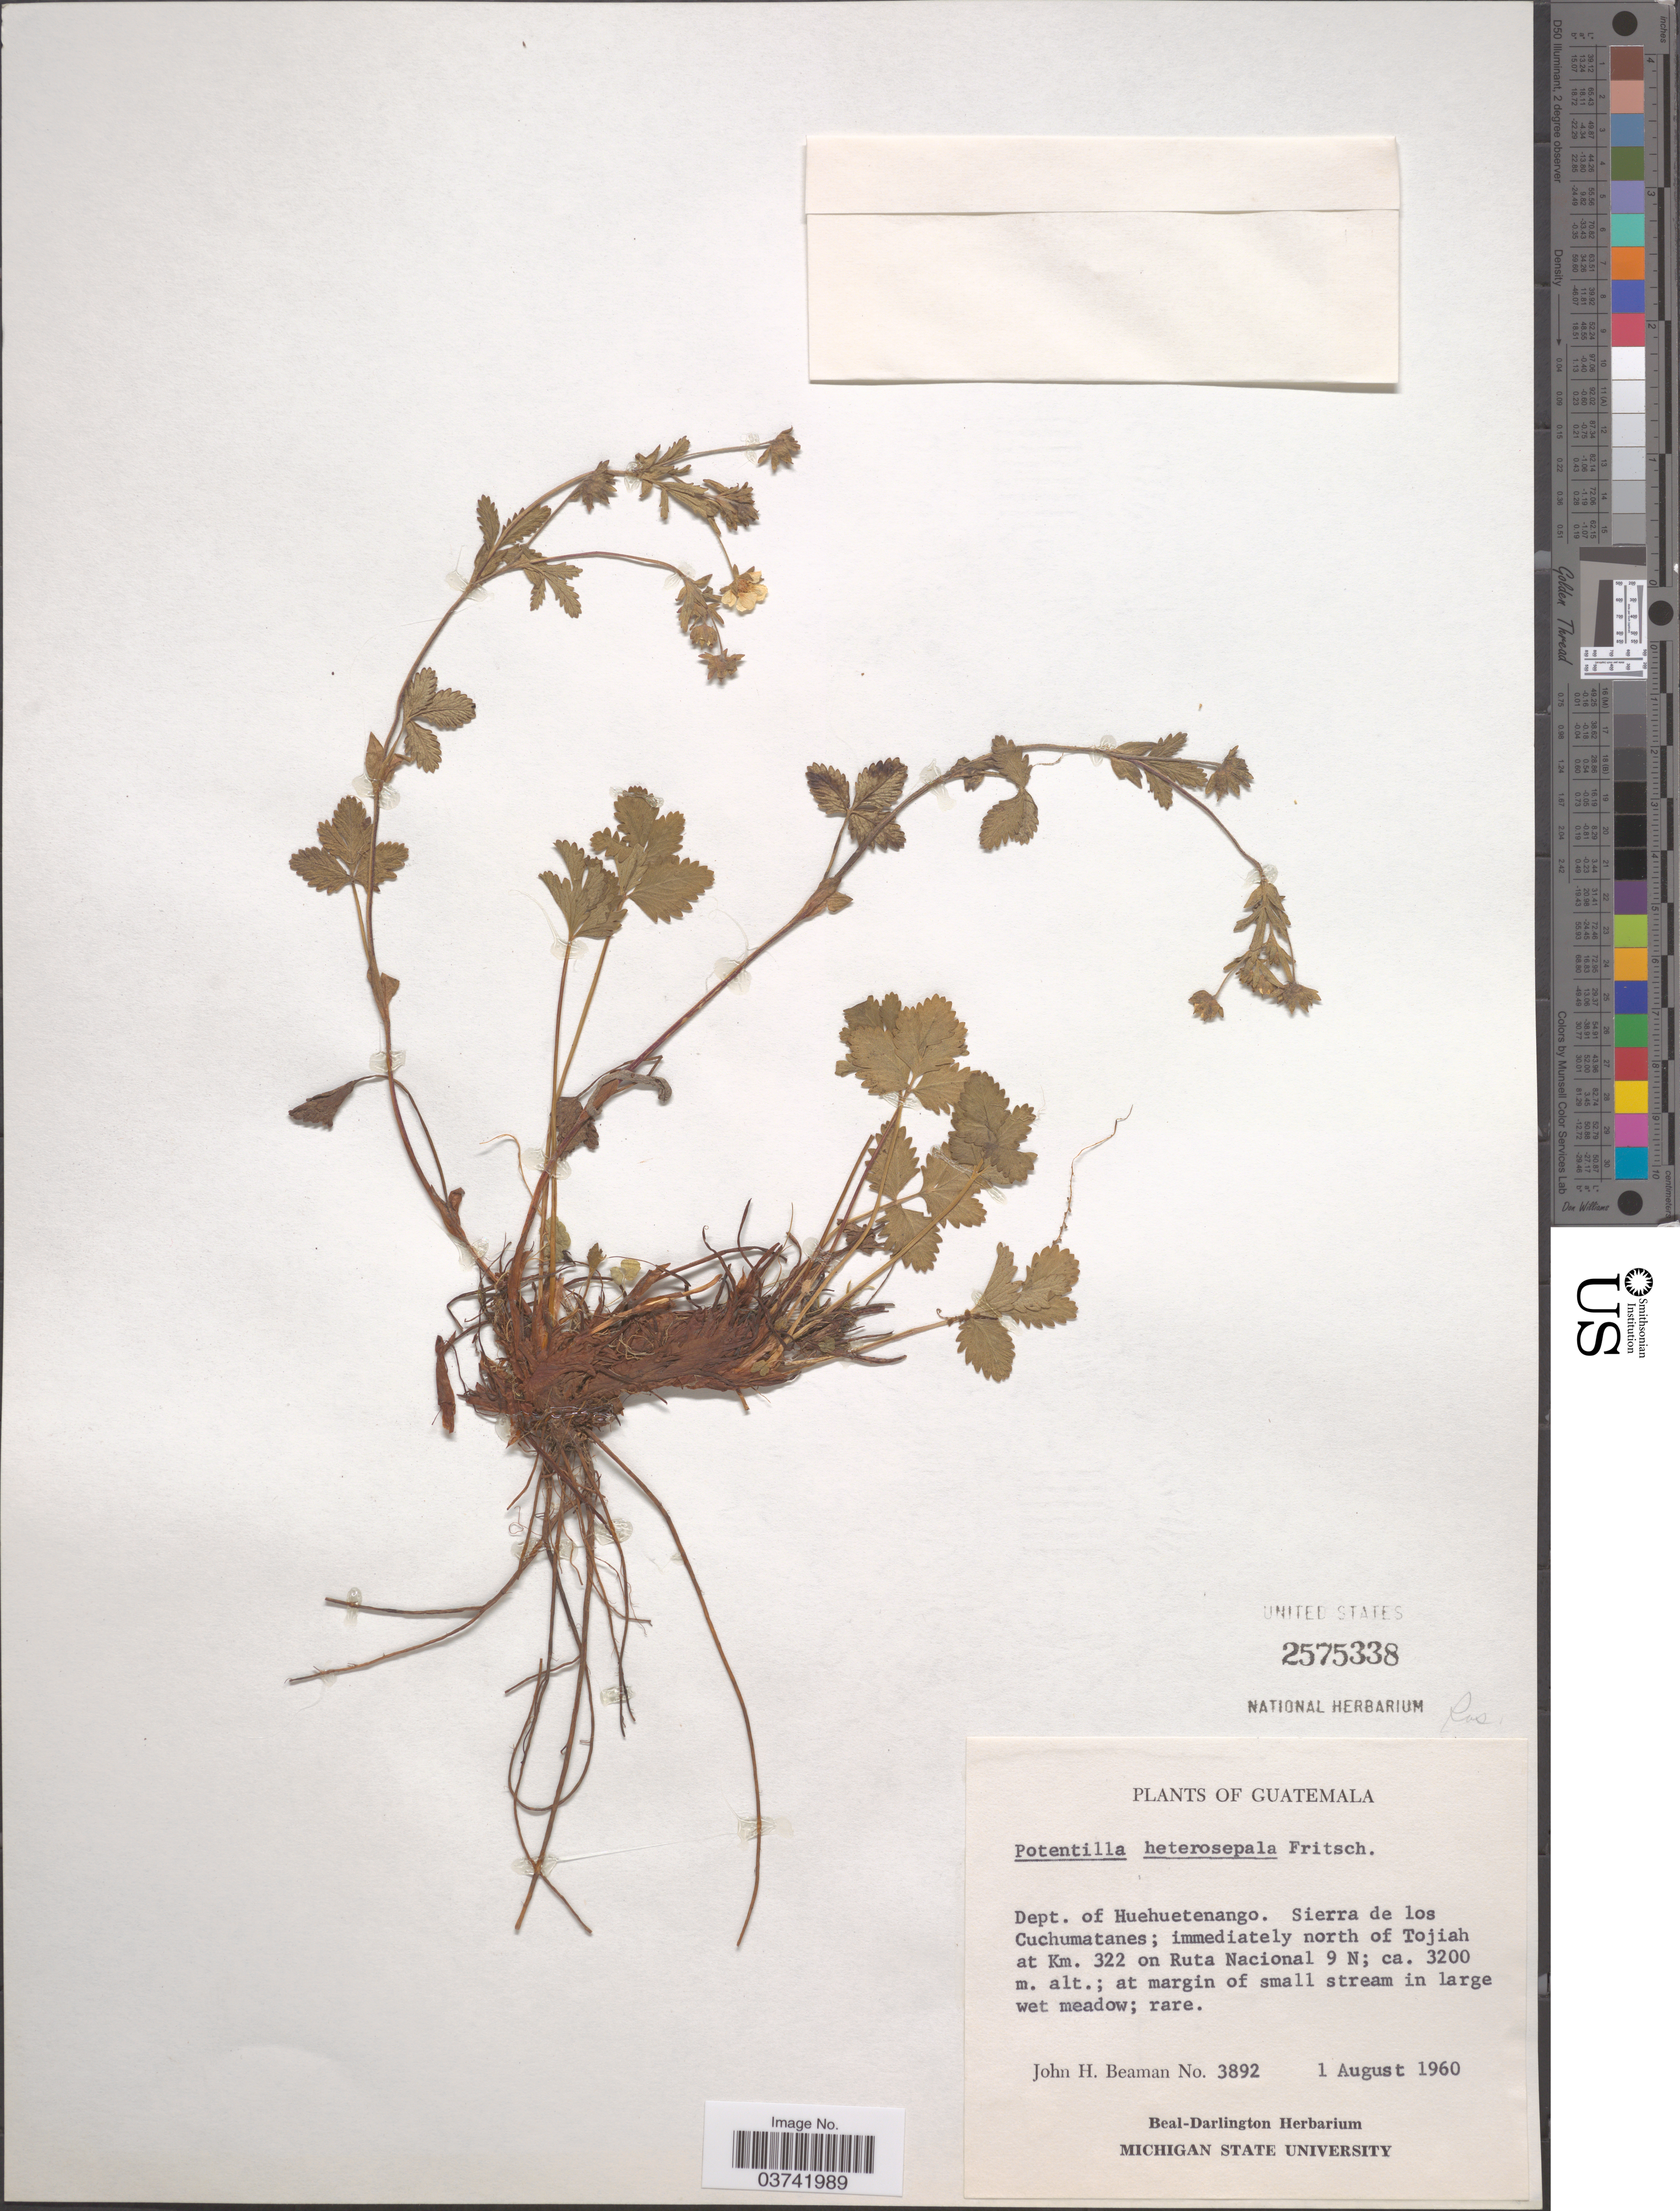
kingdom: Plantae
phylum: Tracheophyta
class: Magnoliopsida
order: Rosales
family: Rosaceae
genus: Potentilla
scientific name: Potentilla heterosepala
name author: Fritsch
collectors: J. H. Beaman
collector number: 3892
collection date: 1960-08-01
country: Guatemala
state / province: Huehuetenango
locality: Dept. of Huehuetenango. Sierra de los Cuchumatanes; immediately north of Tojiah at Km. 322 on Ruta Nacional 9 N.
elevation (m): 3200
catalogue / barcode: US 2575338